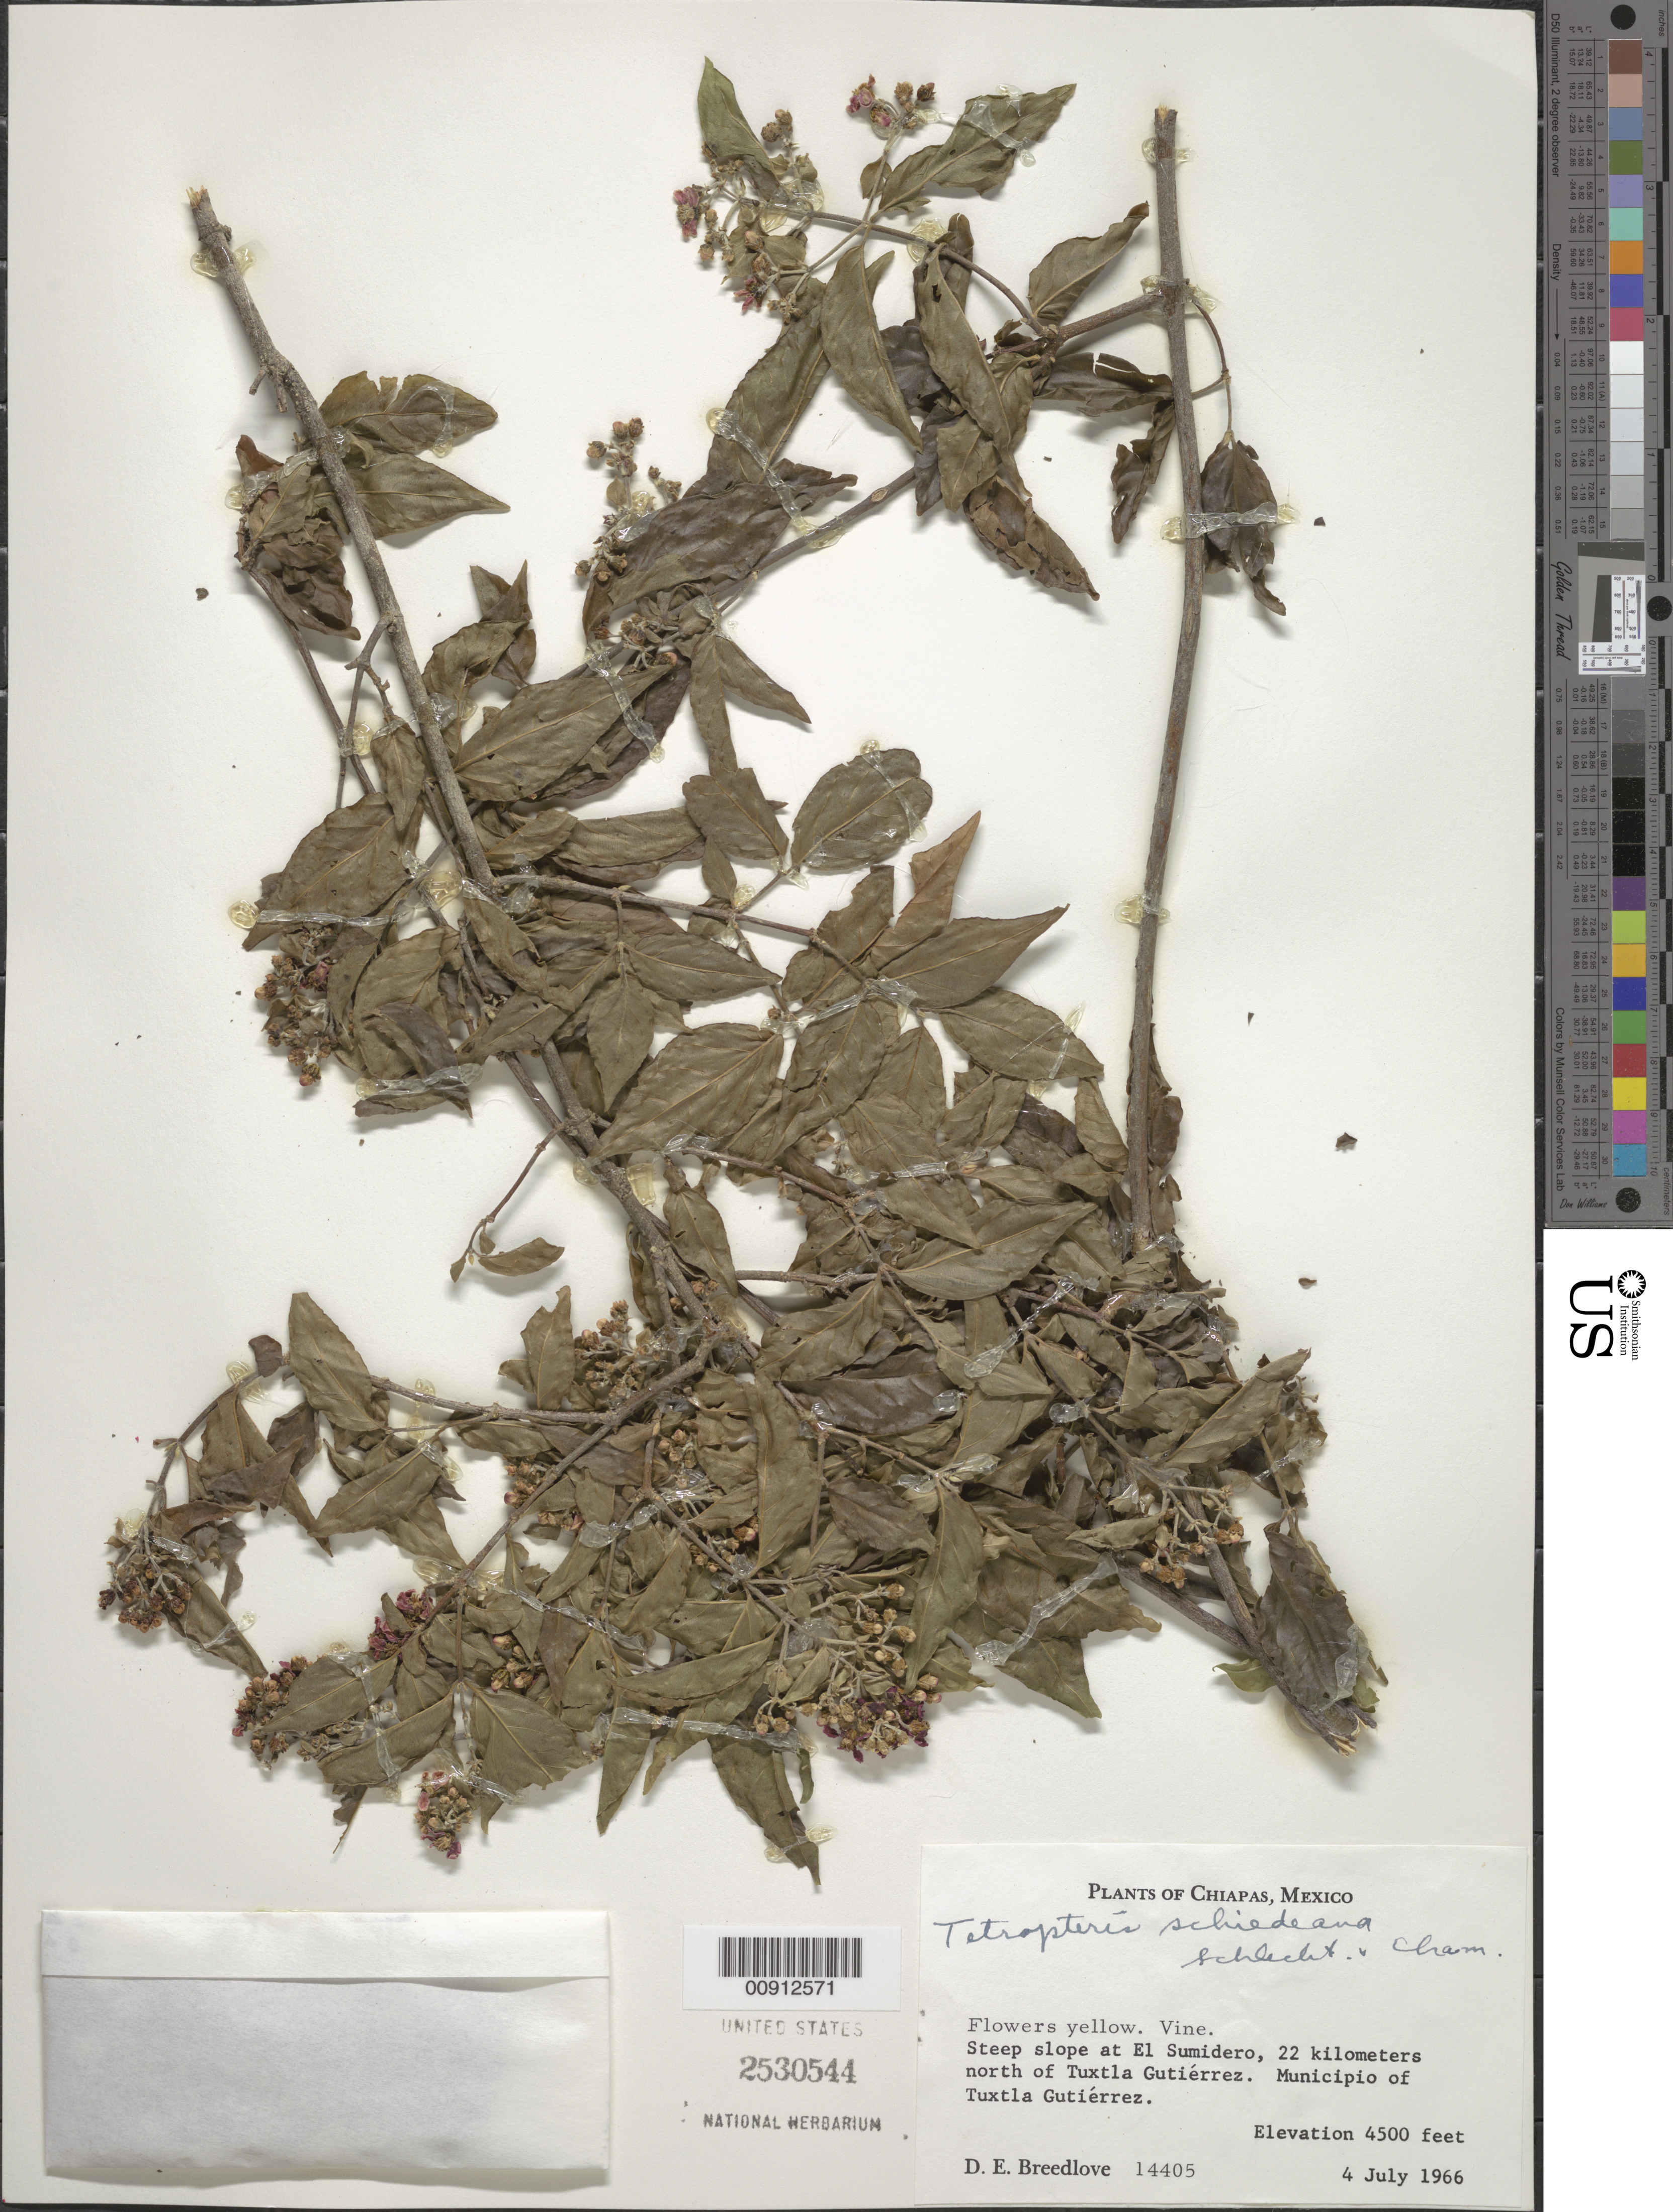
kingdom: Plantae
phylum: Tracheophyta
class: Magnoliopsida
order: Malpighiales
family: Malpighiaceae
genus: Tetrapterys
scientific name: Tetrapterys schiedeana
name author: Schltdl. & Cham.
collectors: D. E. Breedlove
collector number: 14405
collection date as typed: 04 Jul 1966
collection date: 1966-07-04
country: Mexico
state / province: Chiapas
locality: El Sumidero, 22 kilometers north of Tuxtla Gutiérrez. Municipio of Tuxtla Gutiérrez, Chiapas.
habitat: Steep slope.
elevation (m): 1372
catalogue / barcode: US 2530544